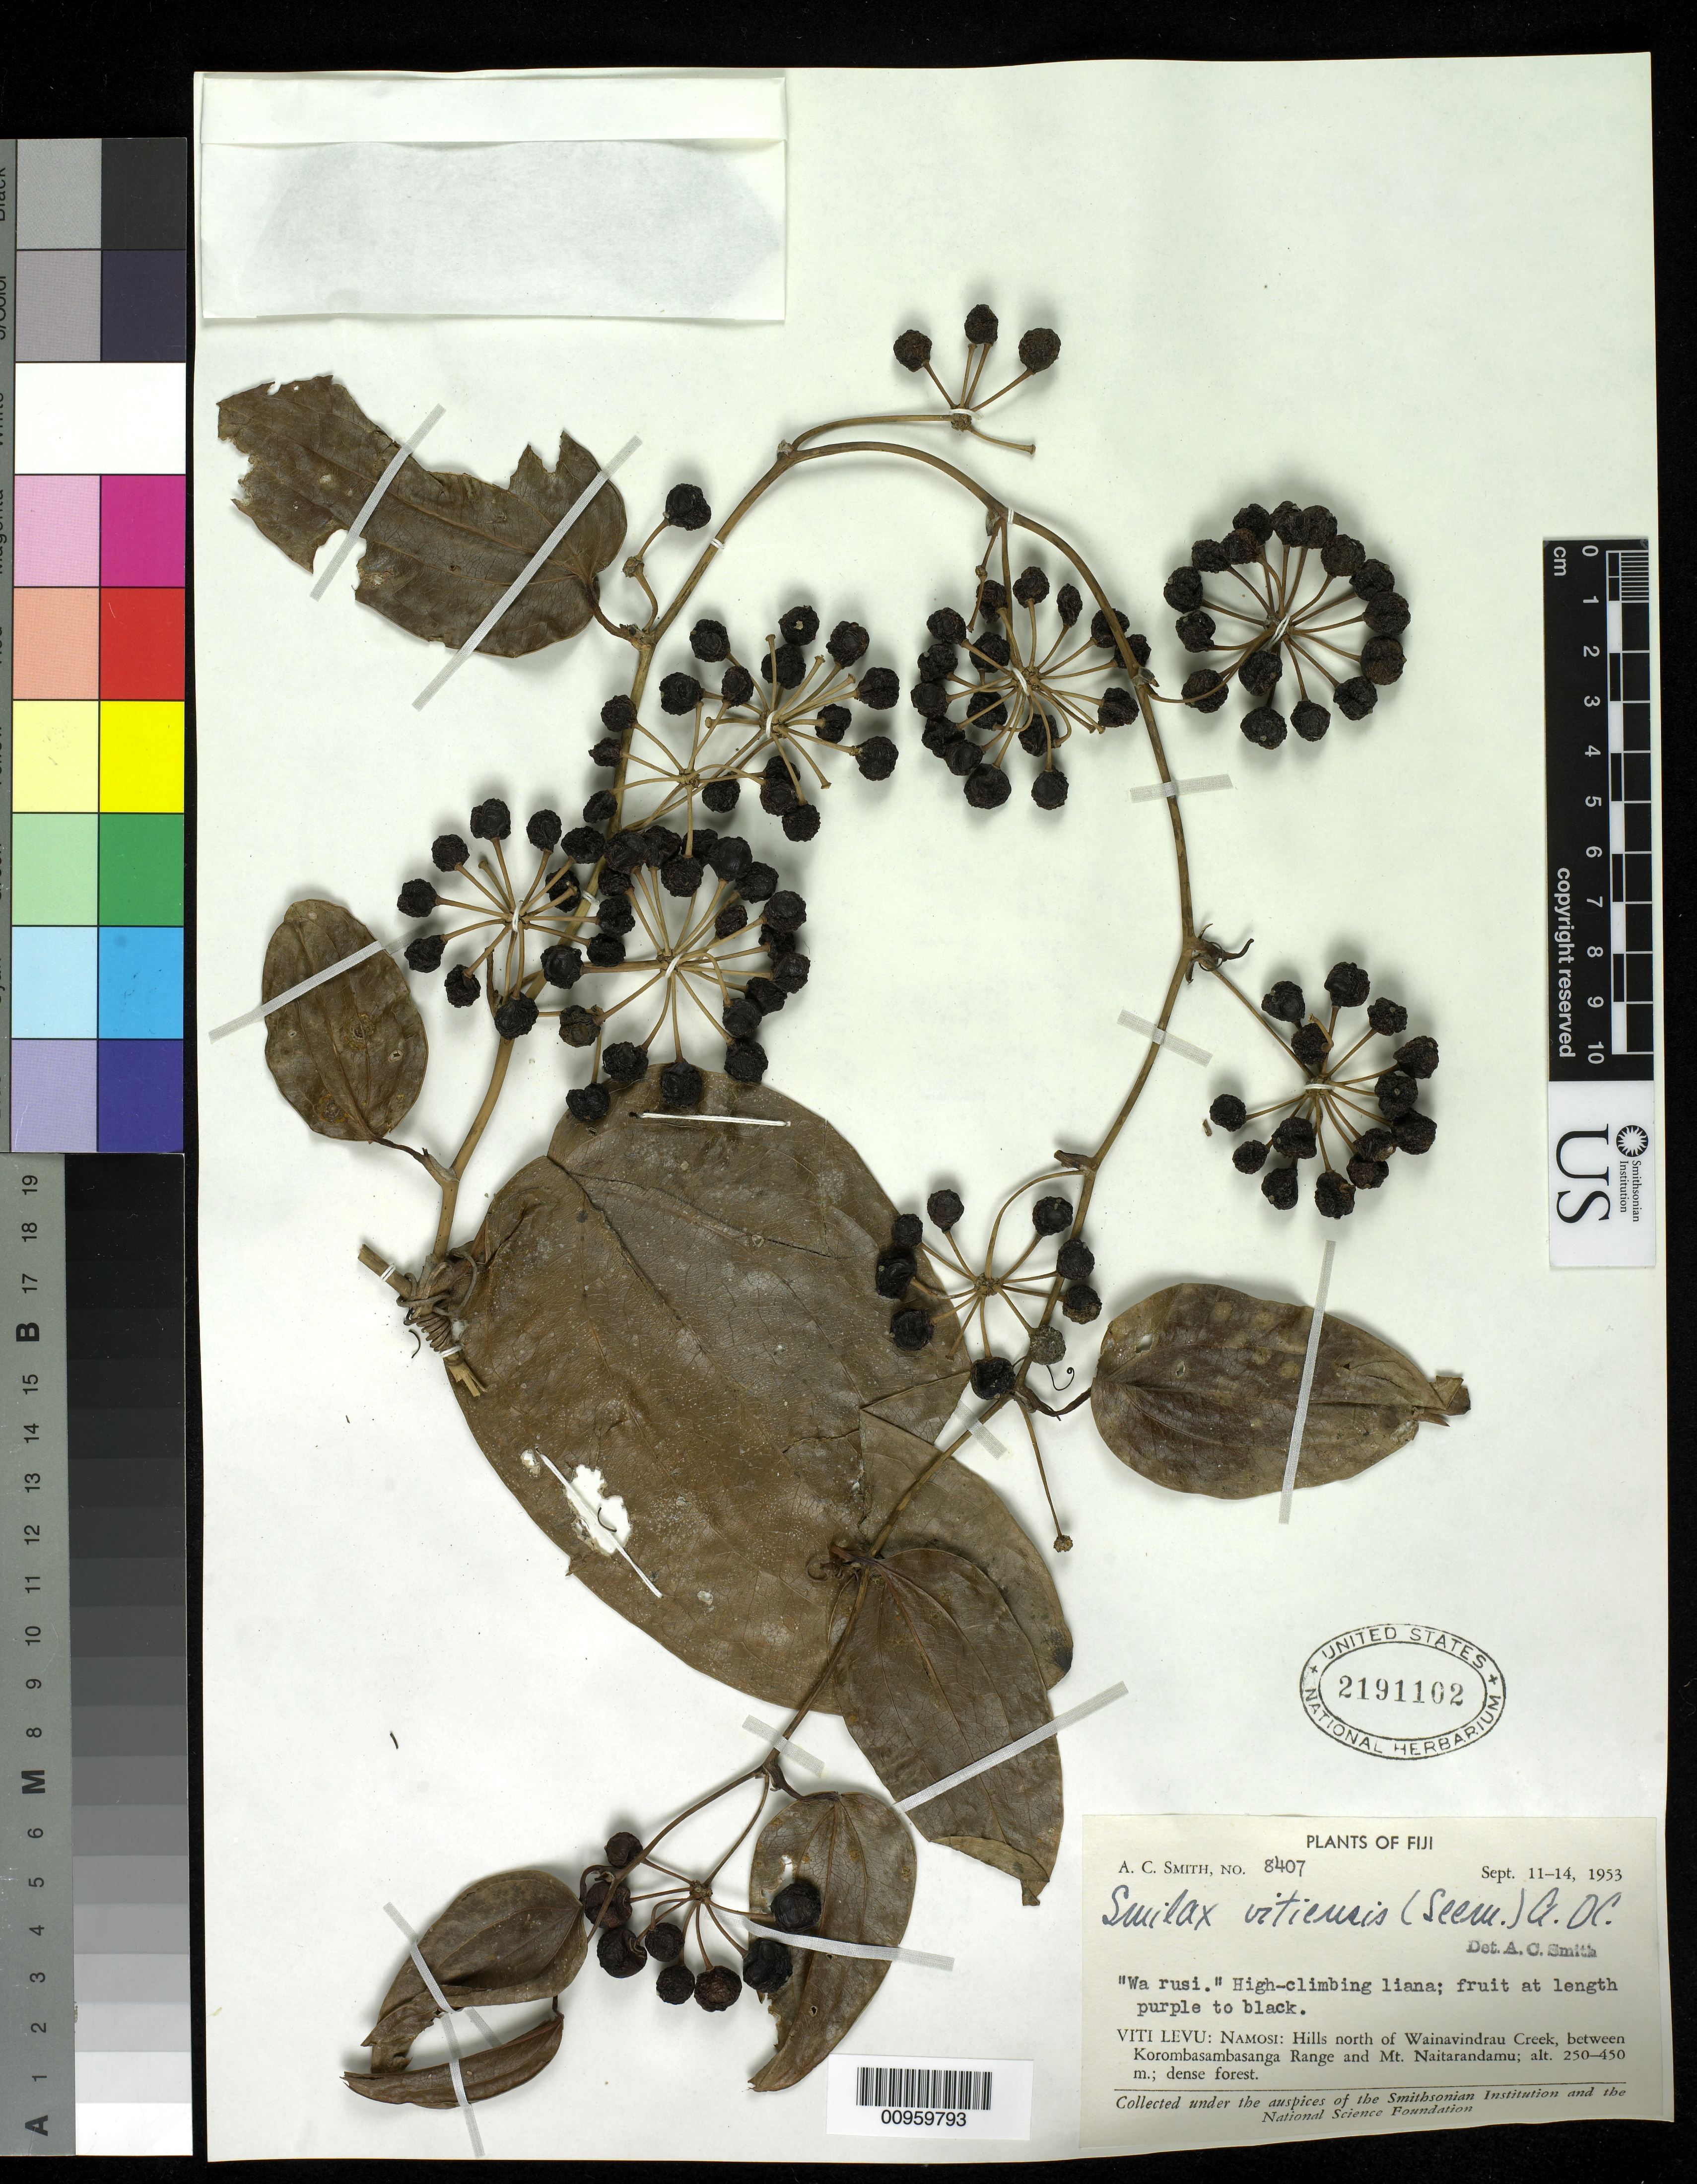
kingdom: Plantae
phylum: Tracheophyta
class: Liliopsida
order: Liliales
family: Smilacaceae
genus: Smilax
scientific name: Smilax sp.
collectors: C. A. Smith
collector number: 8407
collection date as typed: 11 Sep 1953 to 14 Sep 1953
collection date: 1953-09-11/1953-09-14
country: Fiji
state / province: Central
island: Viti Levu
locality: Hills north of Wainavindrau Creek, between Korombasambasanga Range and Mt. Naitariandamu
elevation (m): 250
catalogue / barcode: US 2191102